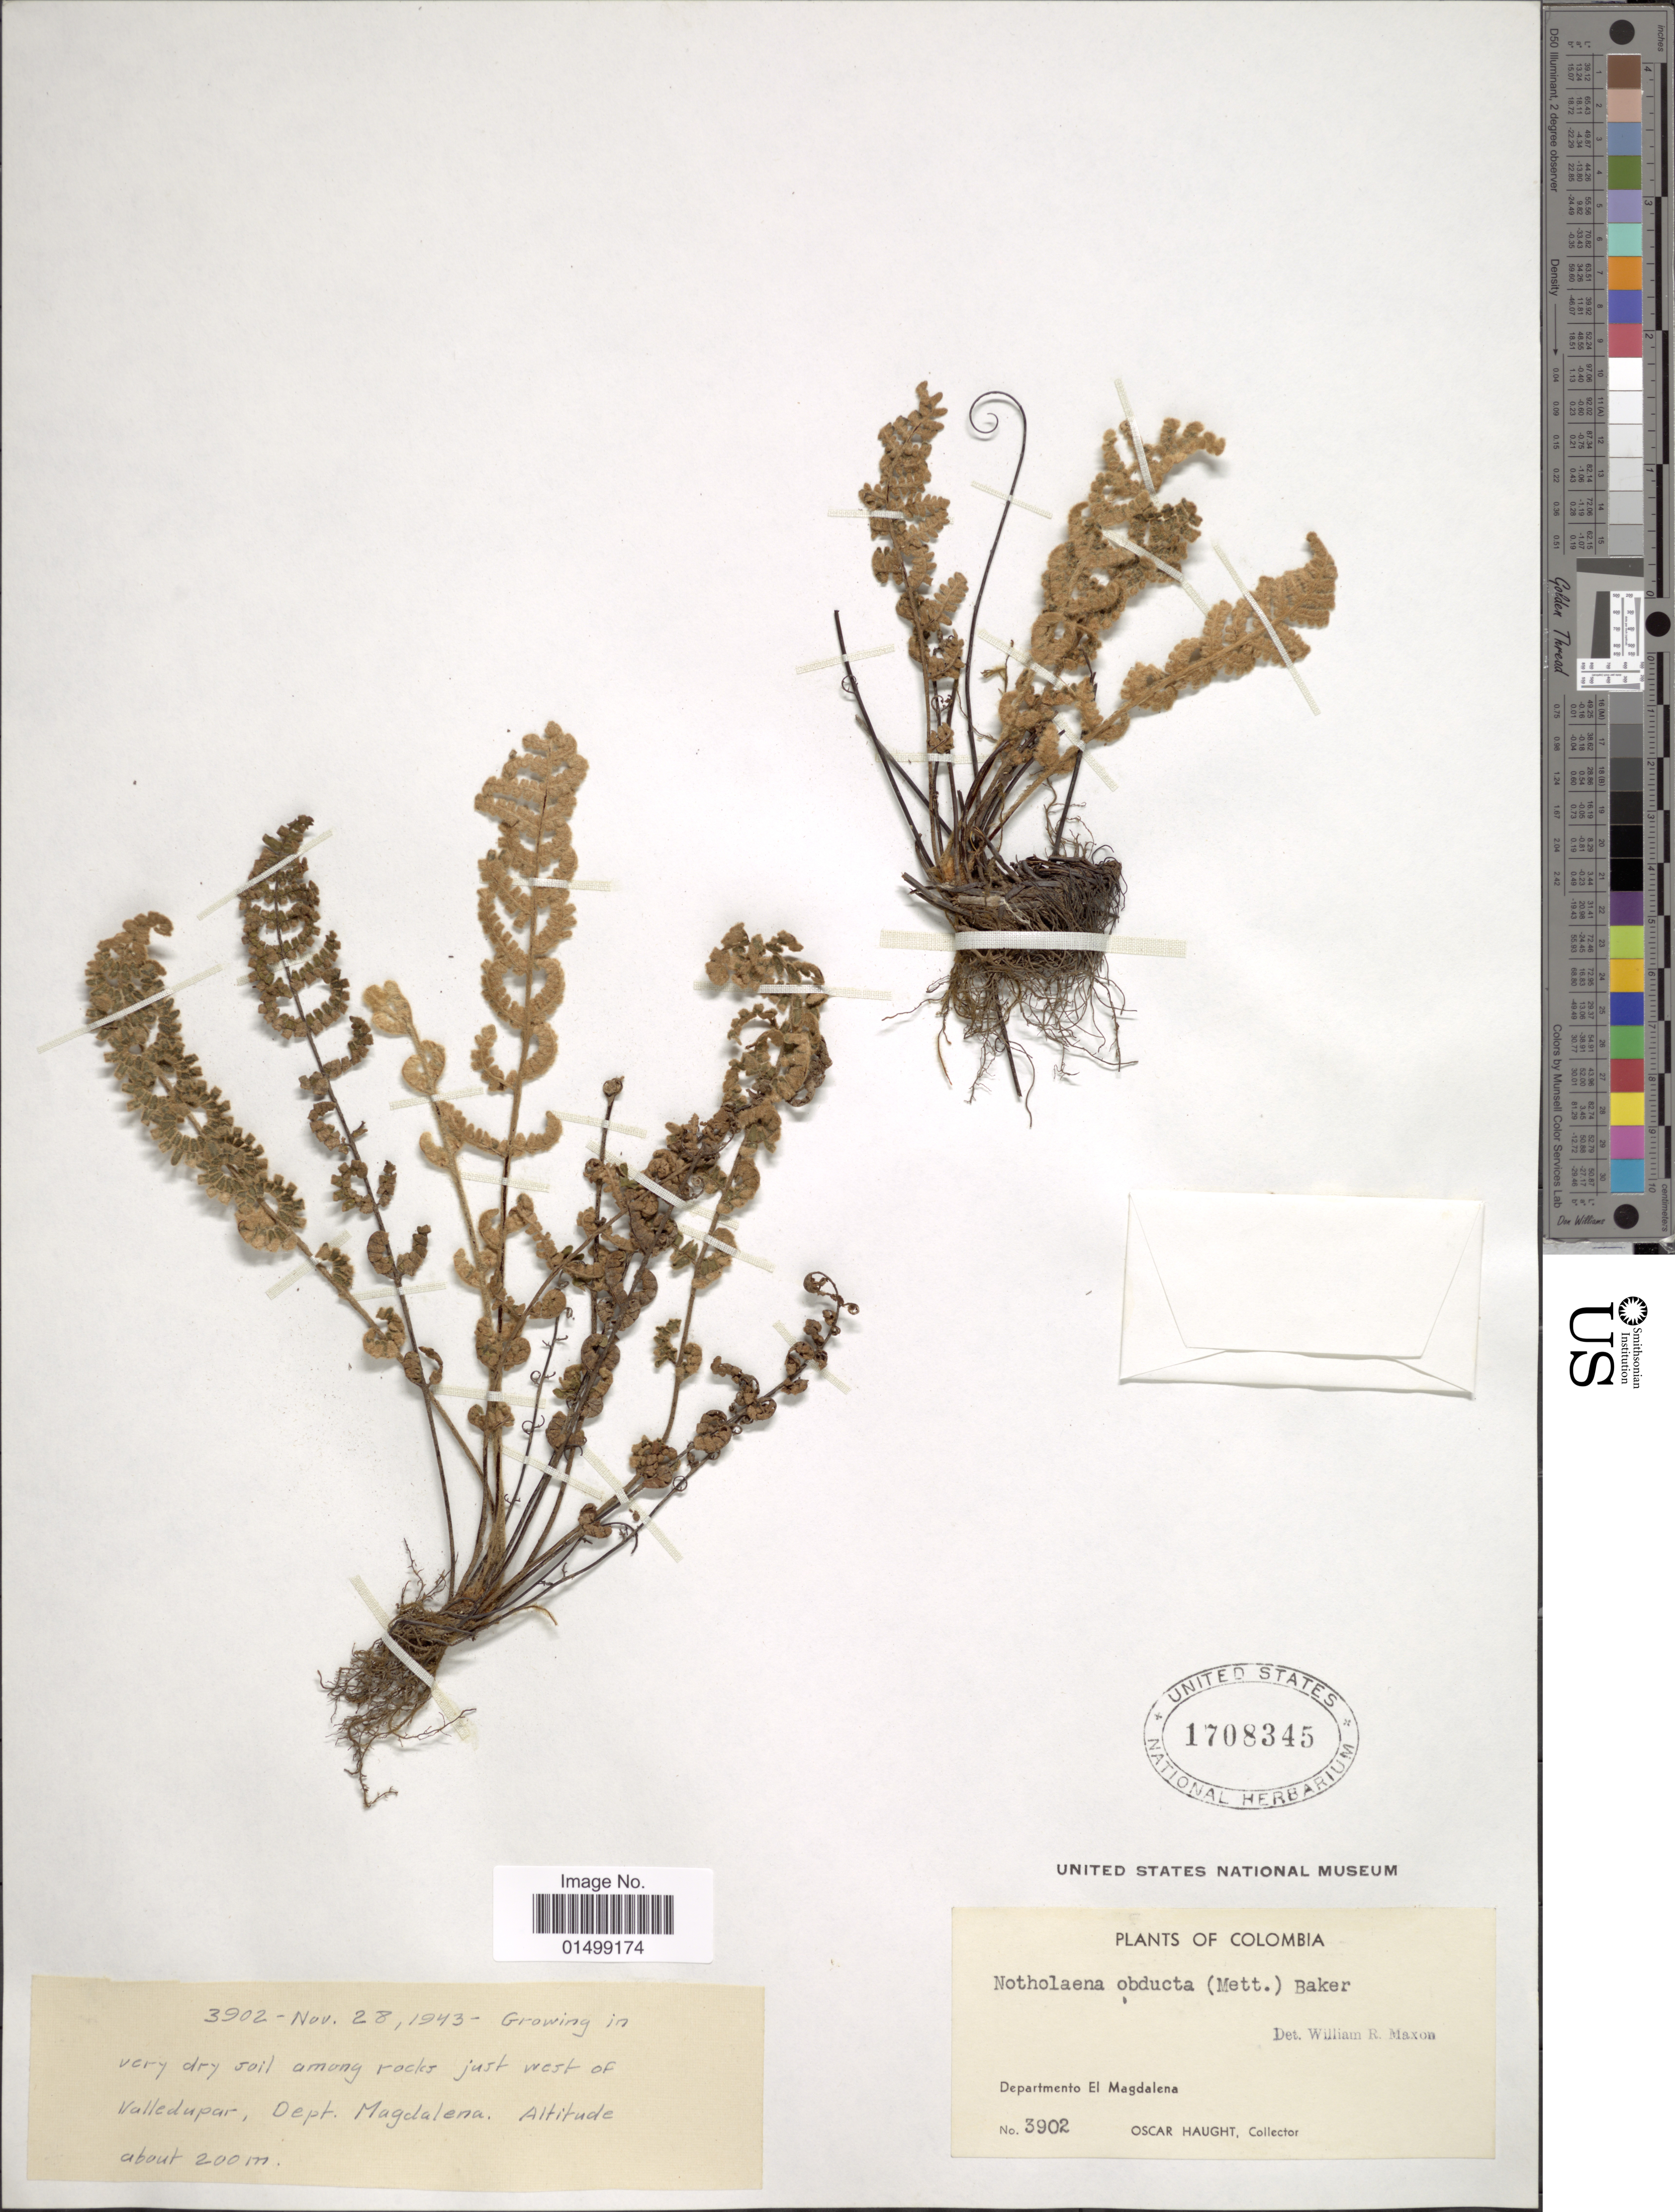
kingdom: Plantae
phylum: Tracheophyta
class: Polypodiopsida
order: Polypodiales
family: Pteridaceae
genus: Cheilanthes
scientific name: Cheilanthes obducta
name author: (Mett.) Baker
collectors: O. L. Haught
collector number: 3902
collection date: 1943-11-28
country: Colombia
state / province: Magdalena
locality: Very dry soil among rocks just west of Valledupar.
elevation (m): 200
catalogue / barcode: US 1708345